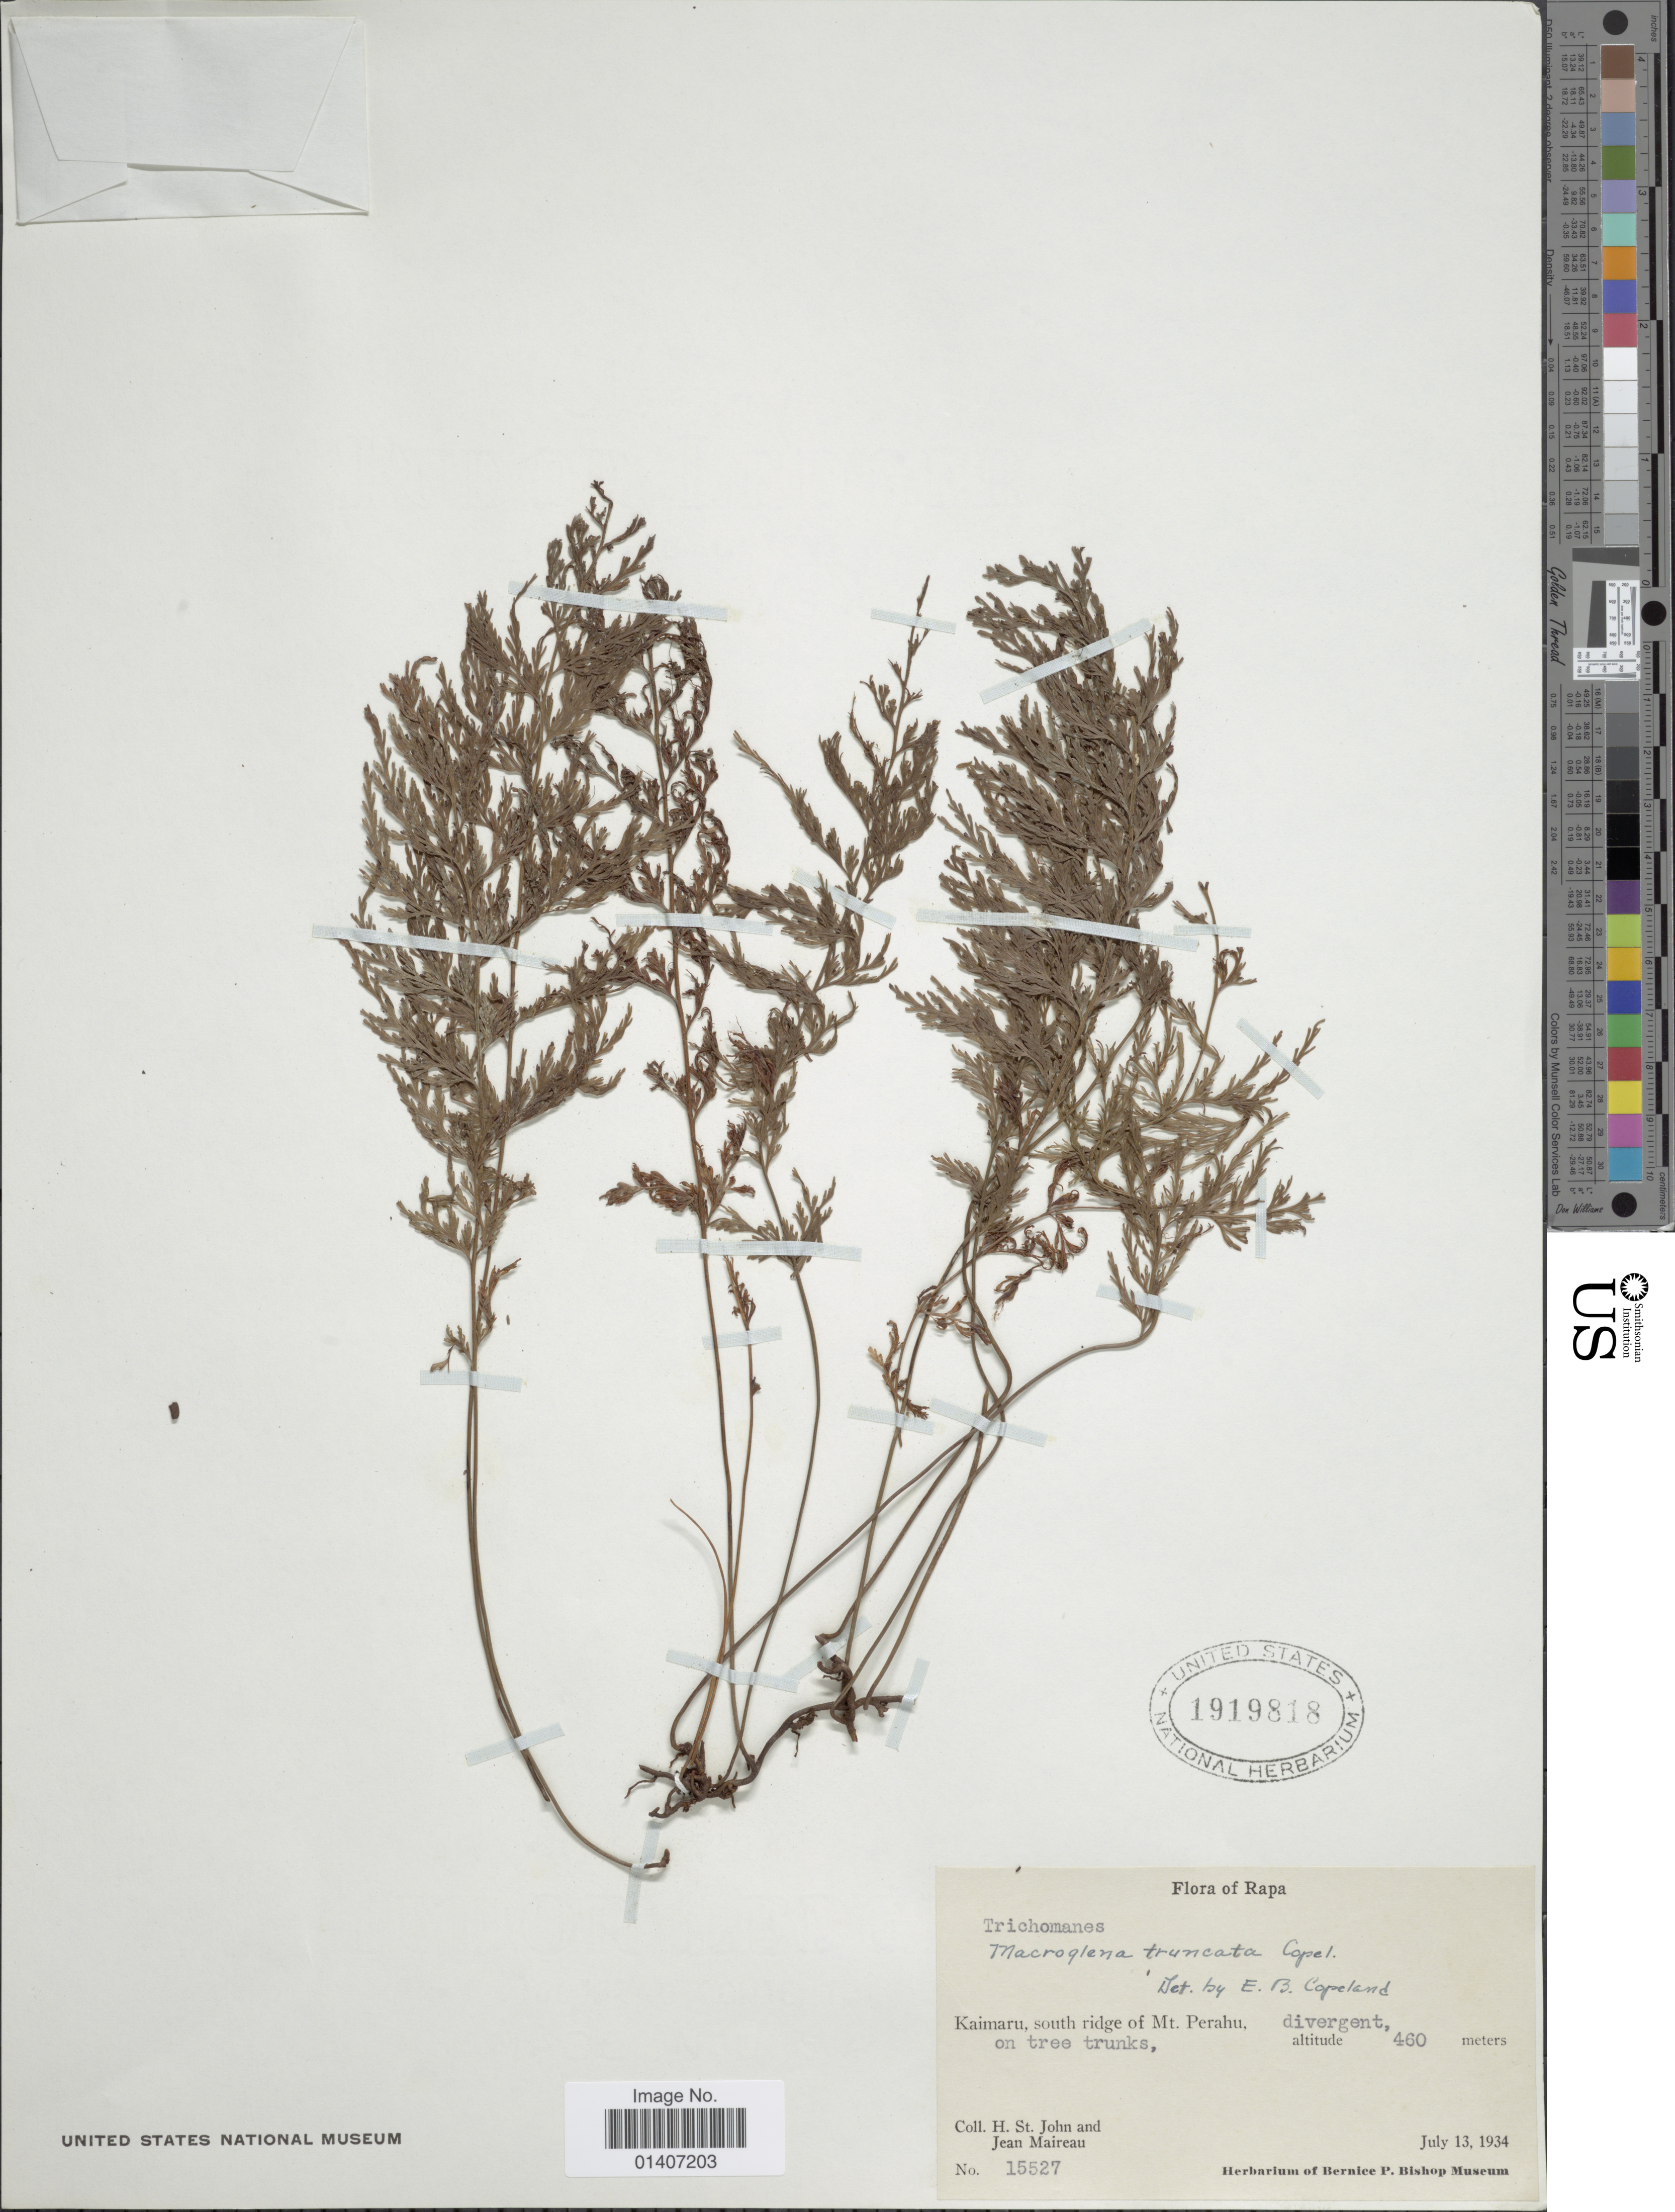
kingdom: Plantae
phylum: Tracheophyta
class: Polypodiopsida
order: Hymenophyllales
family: Hymenophyllaceae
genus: Abrodictyum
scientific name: Abrodictyum truncatum (Copel.) comb. ined.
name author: (Copel.)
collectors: H. St. John & J. Maireau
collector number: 15527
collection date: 1934-07-13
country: French Polynesia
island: Rapa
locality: Rapa, Kaimaru, south ridge of Mt. Perahu, divergent, on tree trunks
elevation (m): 460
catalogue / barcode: US 1919818